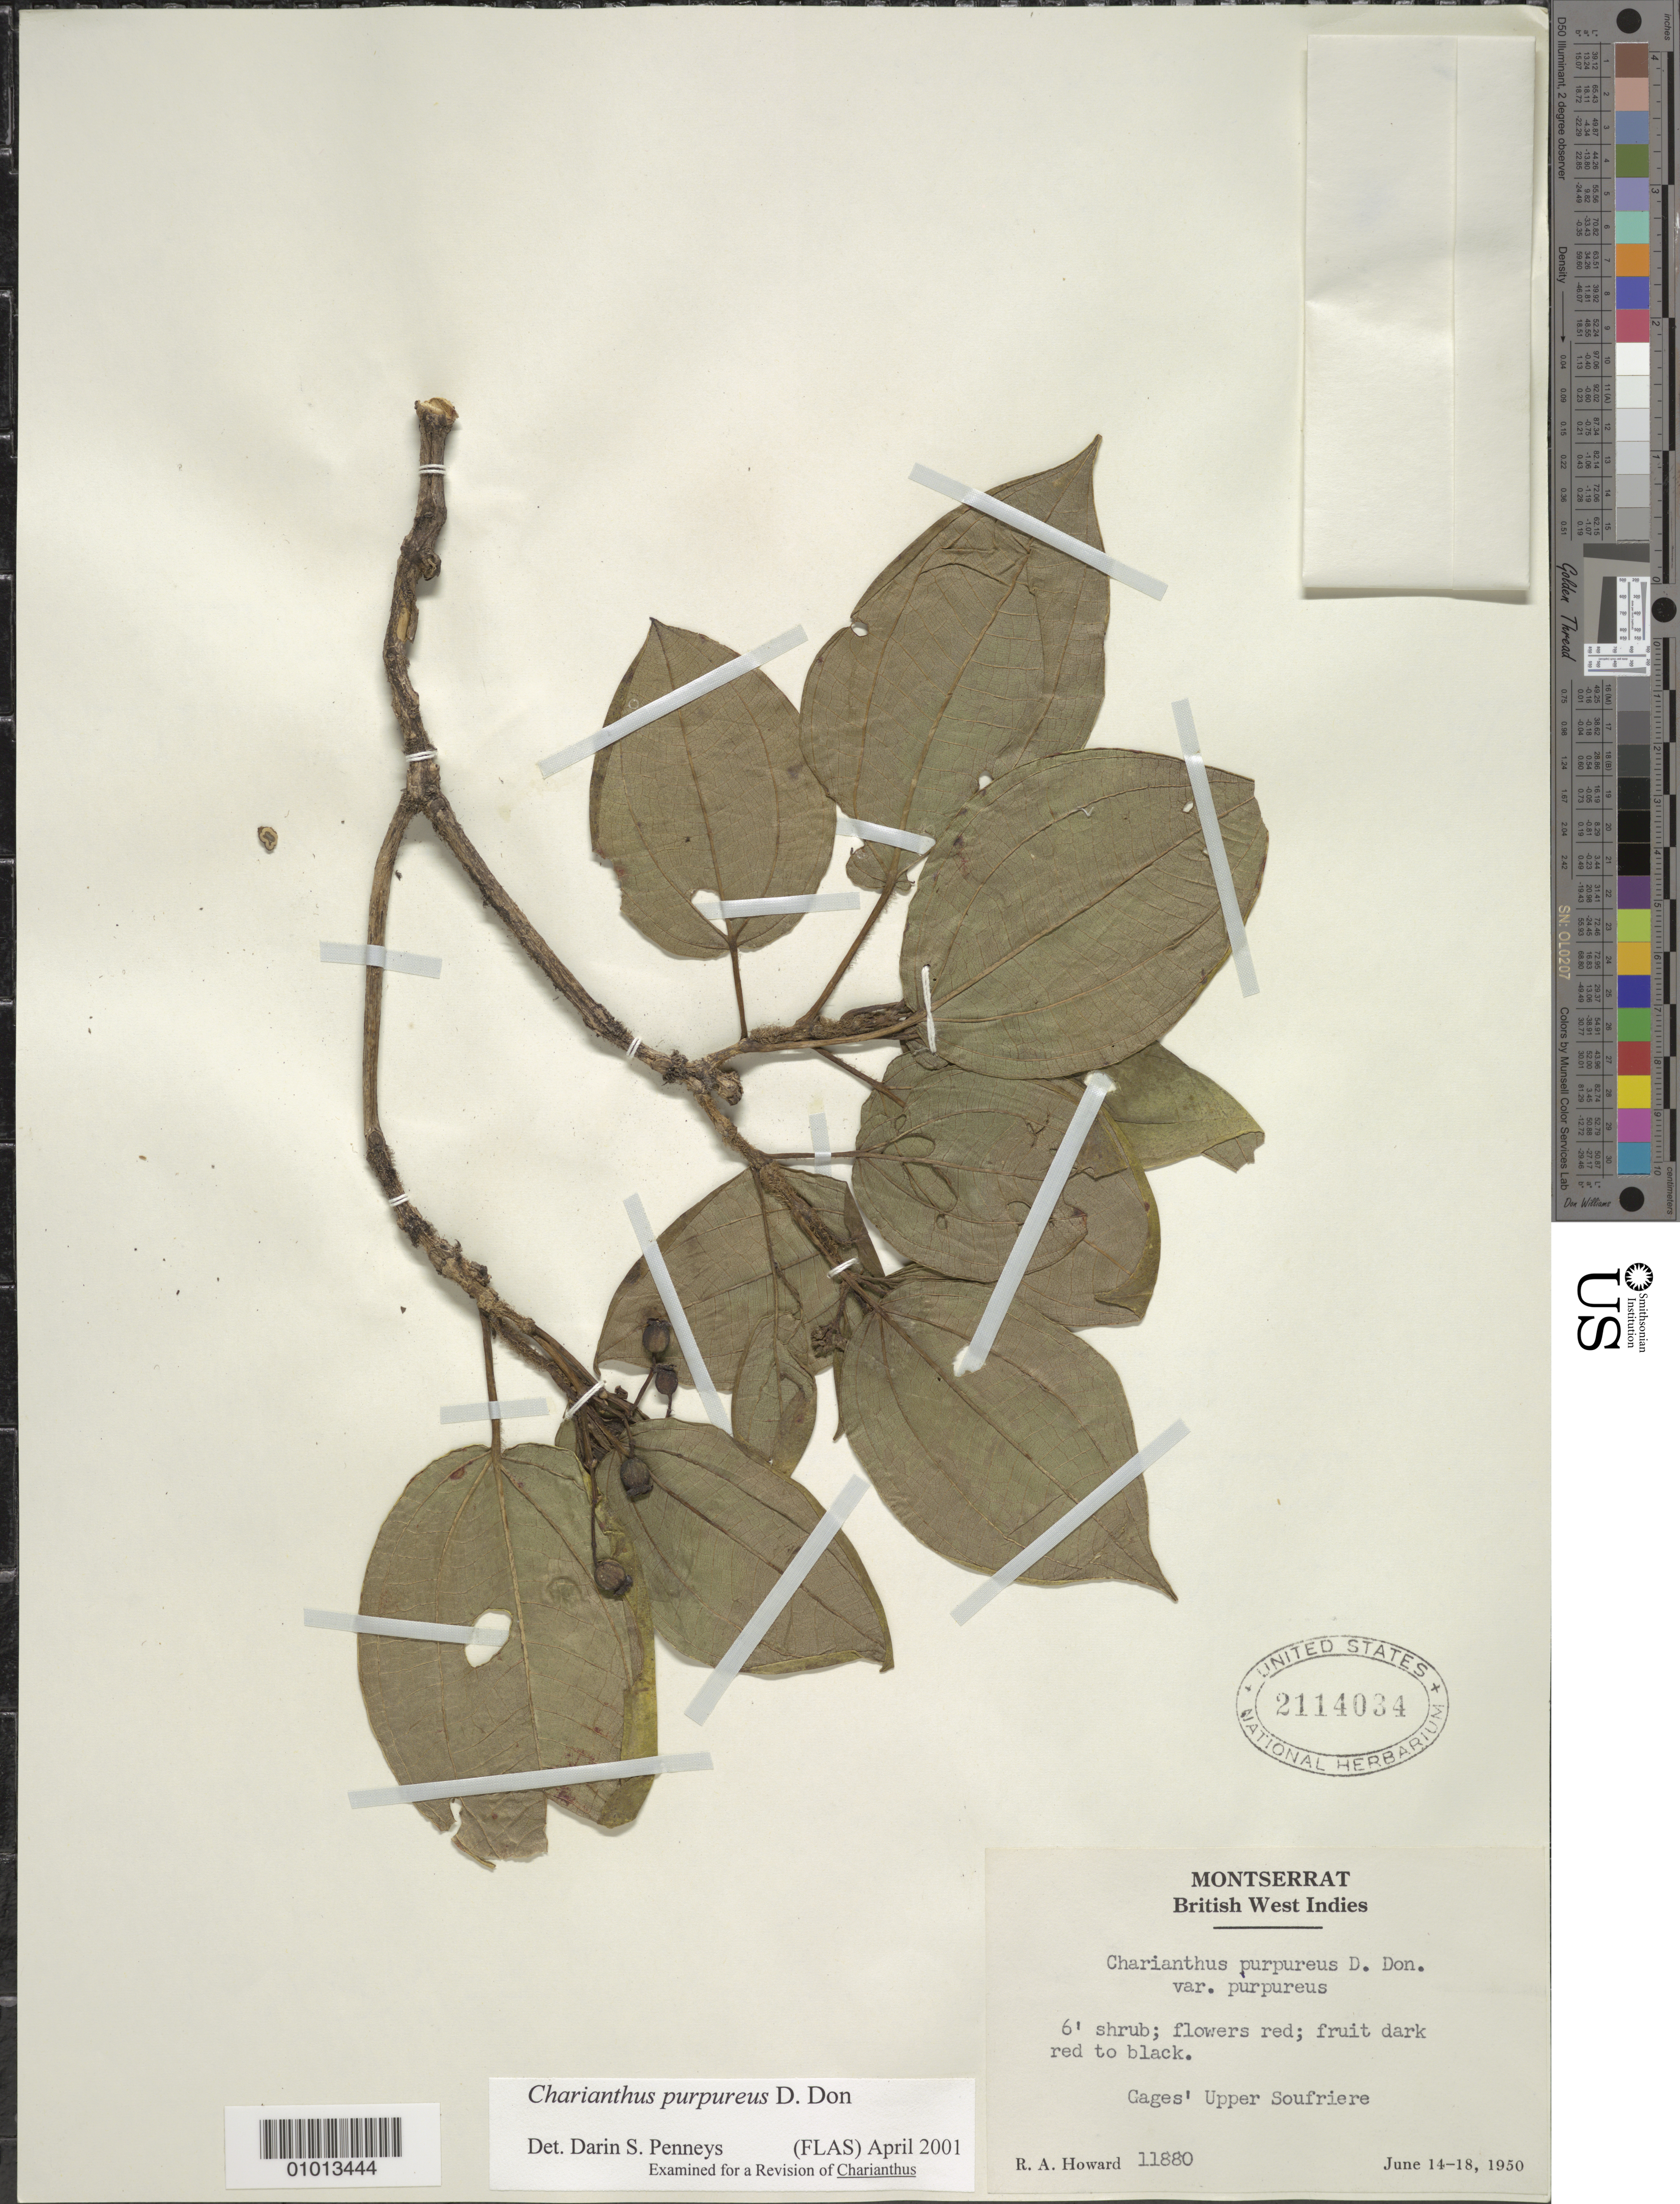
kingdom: Plantae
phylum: Tracheophyta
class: Magnoliopsida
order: Myrtales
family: Melastomataceae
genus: Charianthus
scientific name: Charianthus purpureus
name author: D. Don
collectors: R. A. Howard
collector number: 11880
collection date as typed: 14 Jun 1950 to 18 Jun 1950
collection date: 1950-06-14/1950-06-18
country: Montserrat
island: Montserrat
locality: Gages' Upper Soufriere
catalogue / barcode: US 2114034